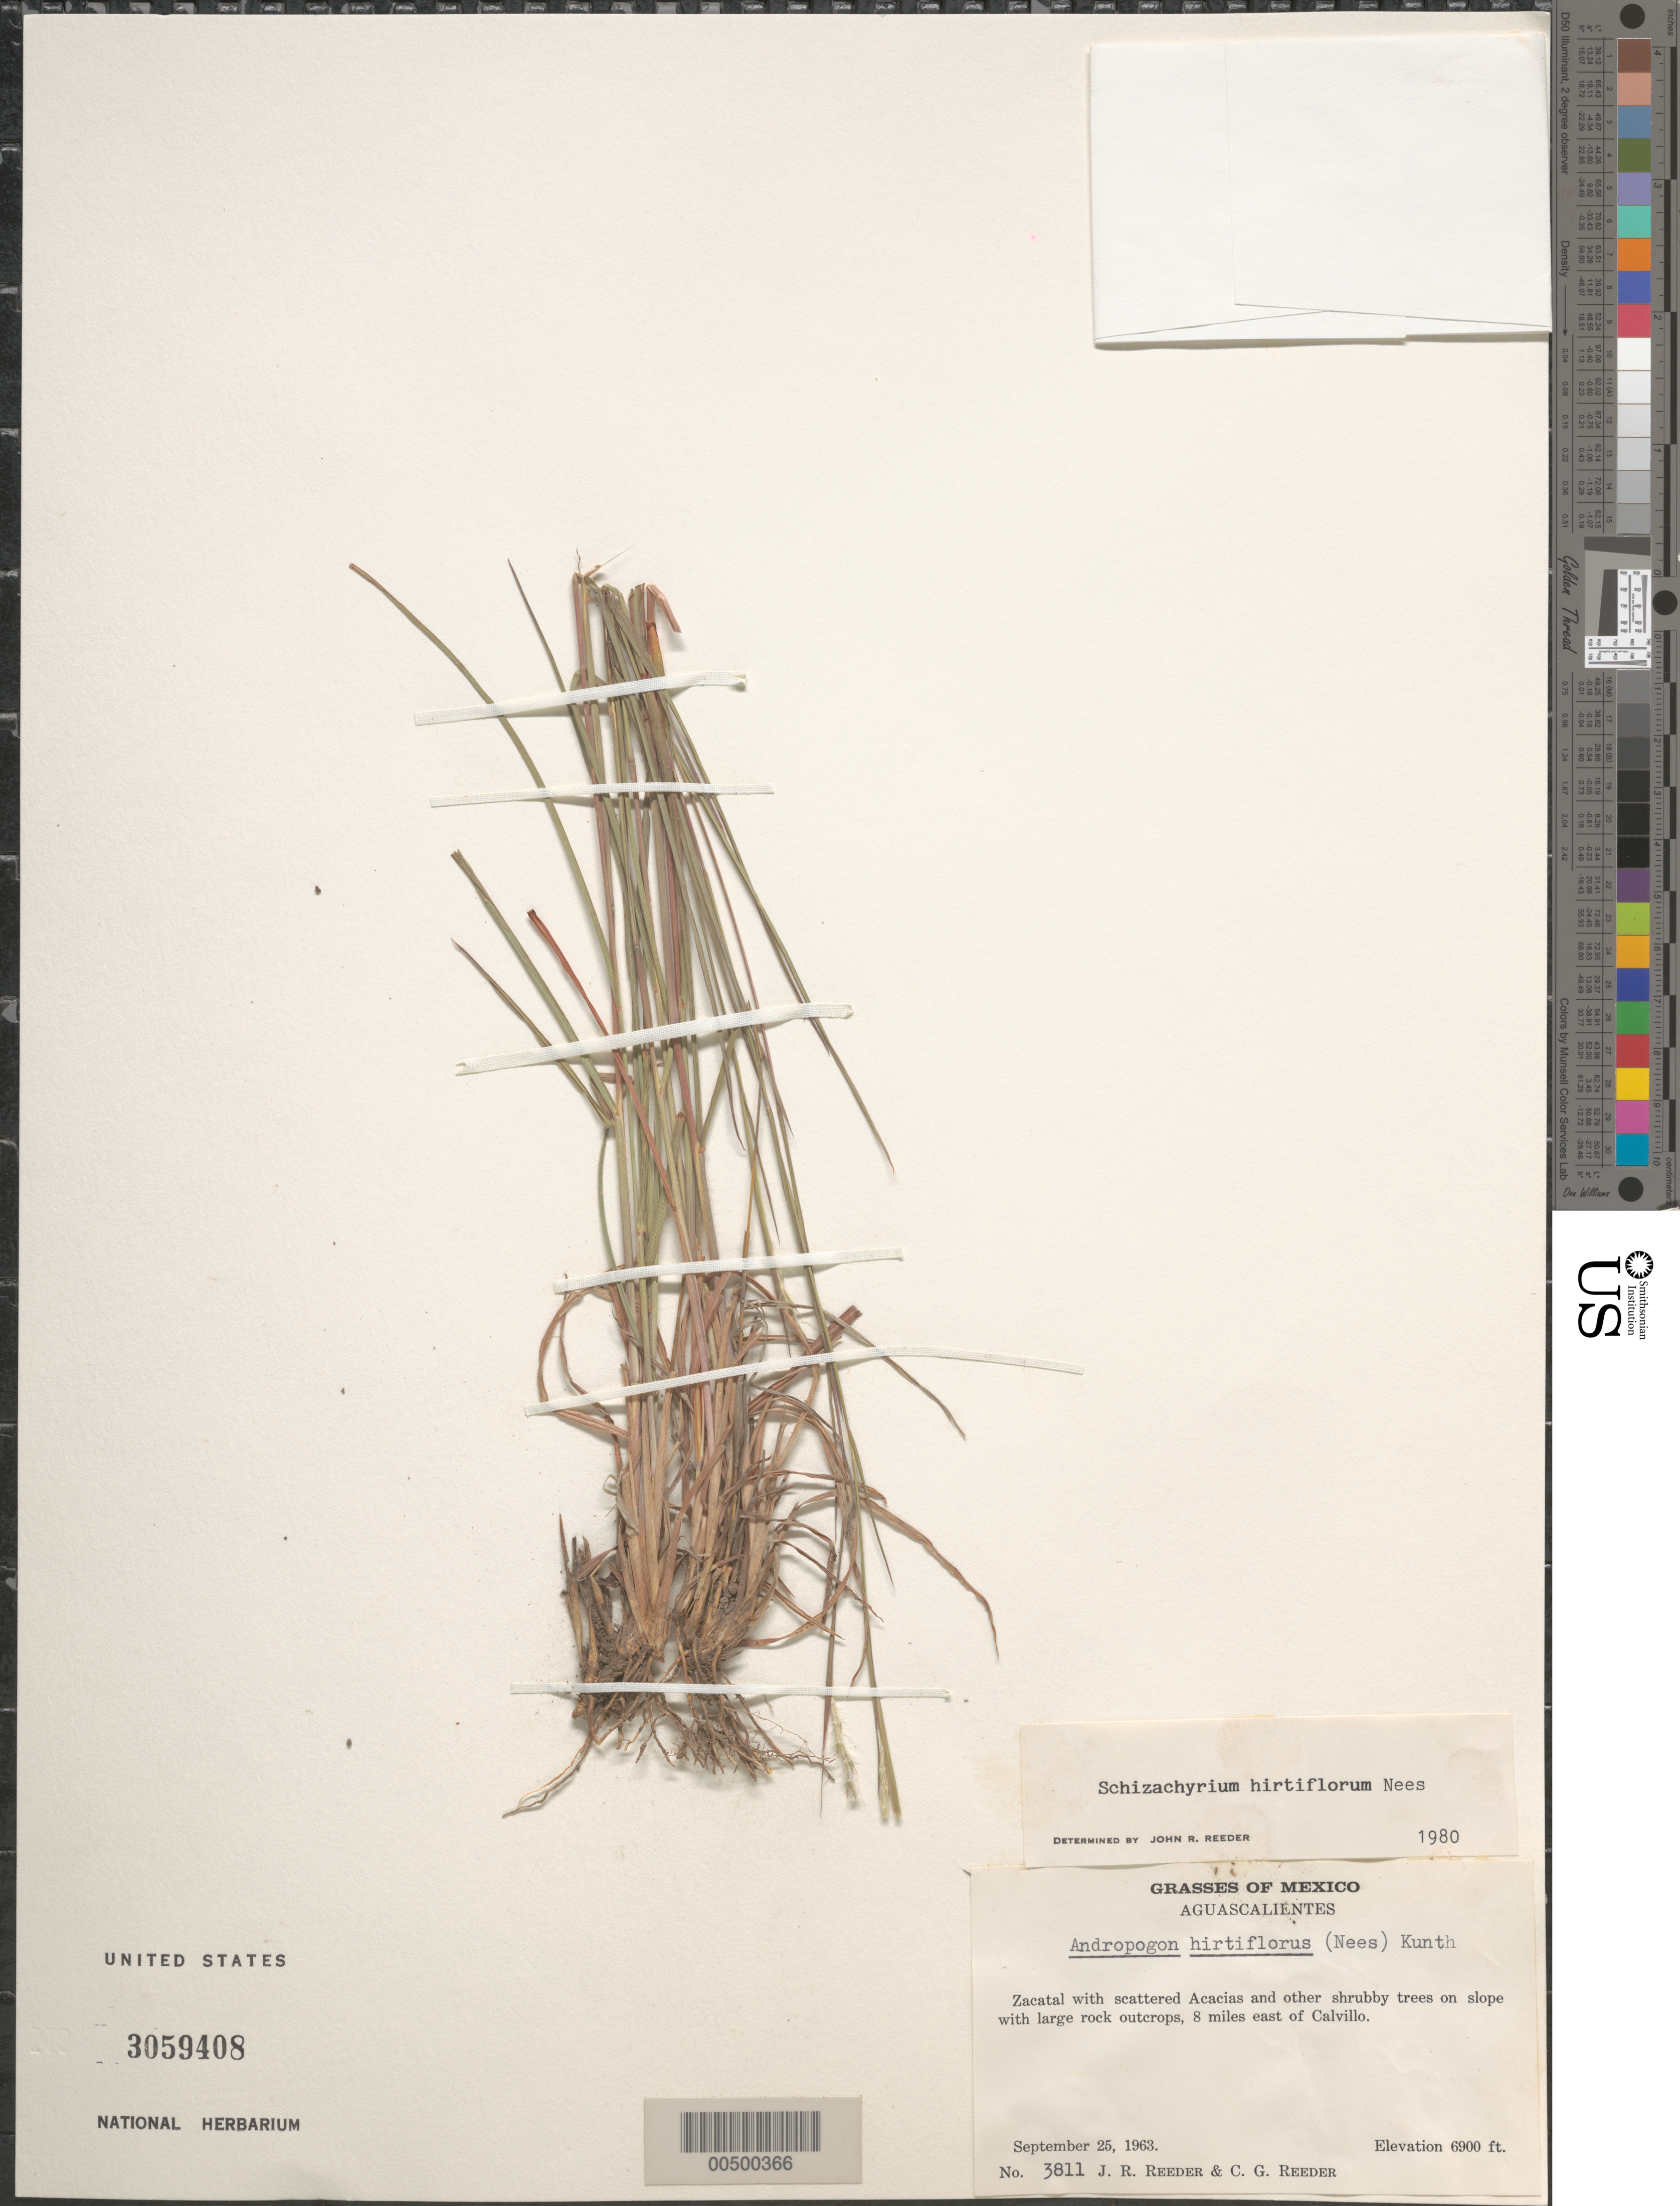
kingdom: Plantae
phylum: Tracheophyta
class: Liliopsida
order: Poales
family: Poaceae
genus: Schizachyrium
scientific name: Schizachyrium sanguineum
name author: (Retz.) Alston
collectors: J. R. Reeder & C. G. Reeder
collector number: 3811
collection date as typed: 25 Sep 1963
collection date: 1963-09-25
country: Mexico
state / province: Aguascalientes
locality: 8 mi E of Calvillo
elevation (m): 2103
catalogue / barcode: US 3059408